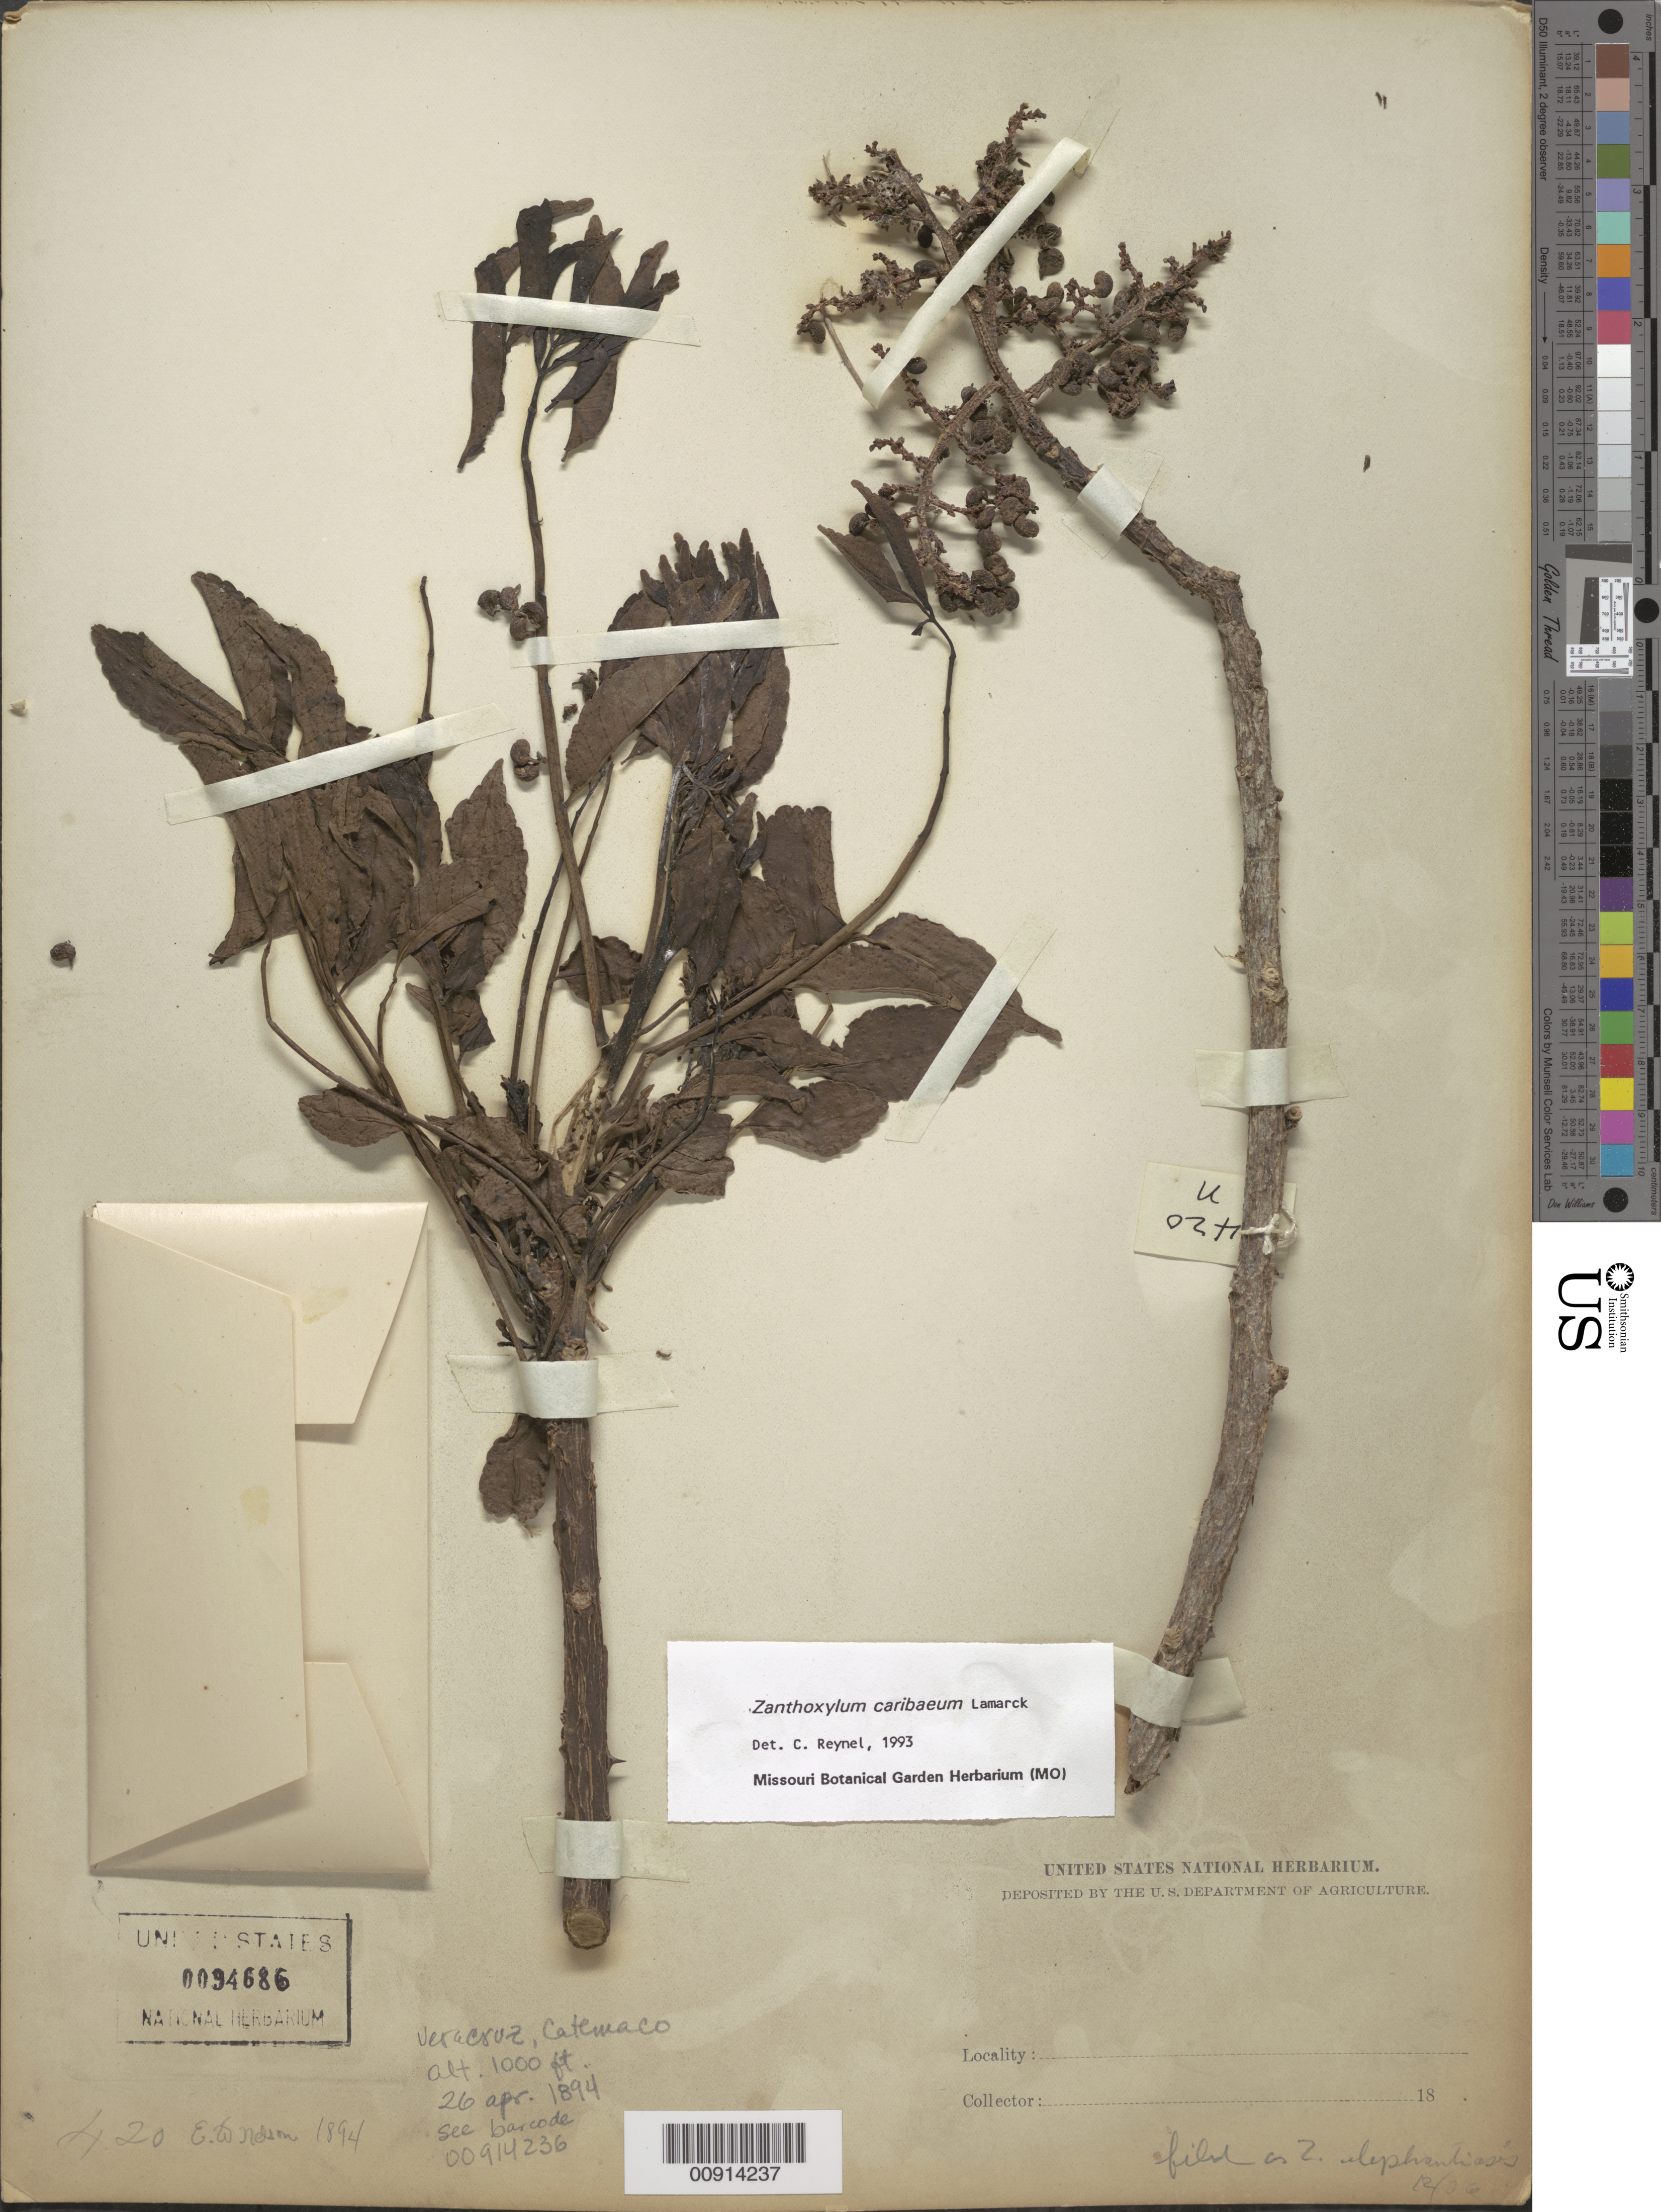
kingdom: Plantae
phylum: Tracheophyta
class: Magnoliopsida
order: Sapindales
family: Rutaceae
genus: Zanthoxylum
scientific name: Zanthoxylum elephantiasis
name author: Macfad.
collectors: E. W. Nelson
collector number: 420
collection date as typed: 26 Apr 1894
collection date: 1894-04-26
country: Mexico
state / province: Veracruz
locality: Veracruz: Catemaco.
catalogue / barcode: US 94686